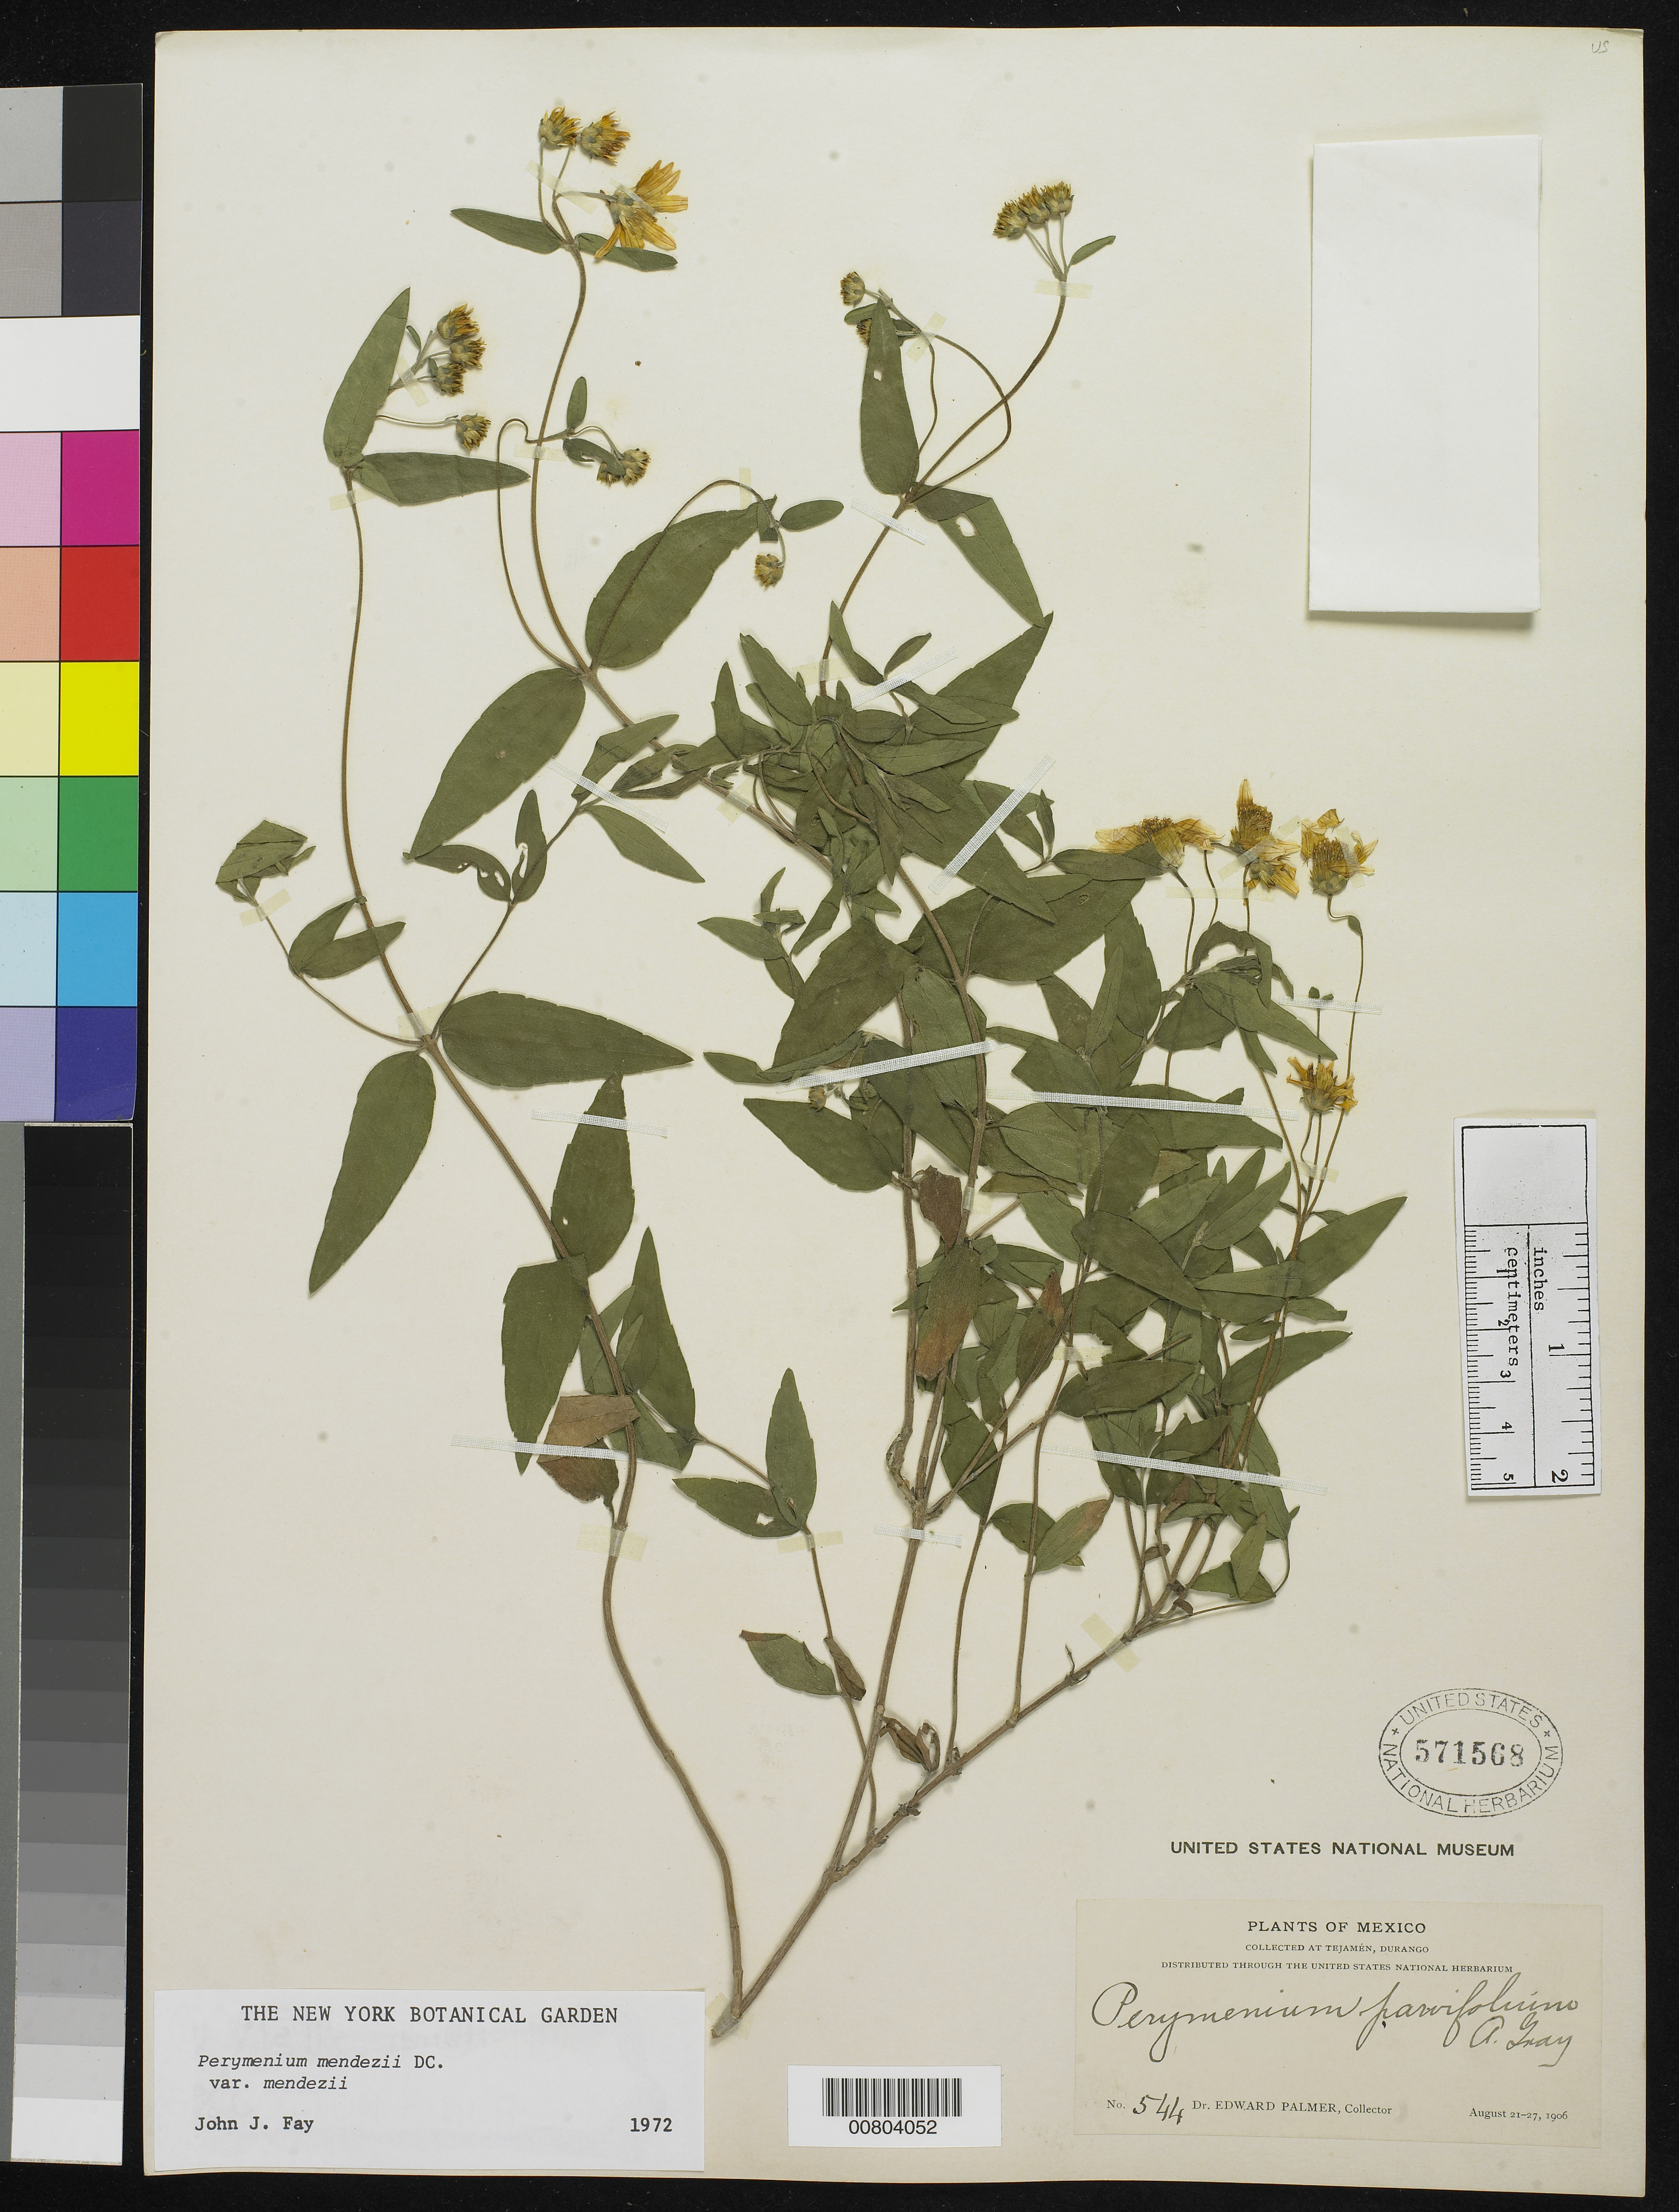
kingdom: Plantae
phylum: Tracheophyta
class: Magnoliopsida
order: Asterales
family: Asteraceae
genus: Perymenium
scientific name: Perymenium mendezii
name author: DC.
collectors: E. Palmer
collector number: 544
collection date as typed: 21 Aug 1906 to 27 Aug 1906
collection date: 1906-08-21/1906-08-27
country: Mexico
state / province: Durango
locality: Tejamén, Durango.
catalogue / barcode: US 571568